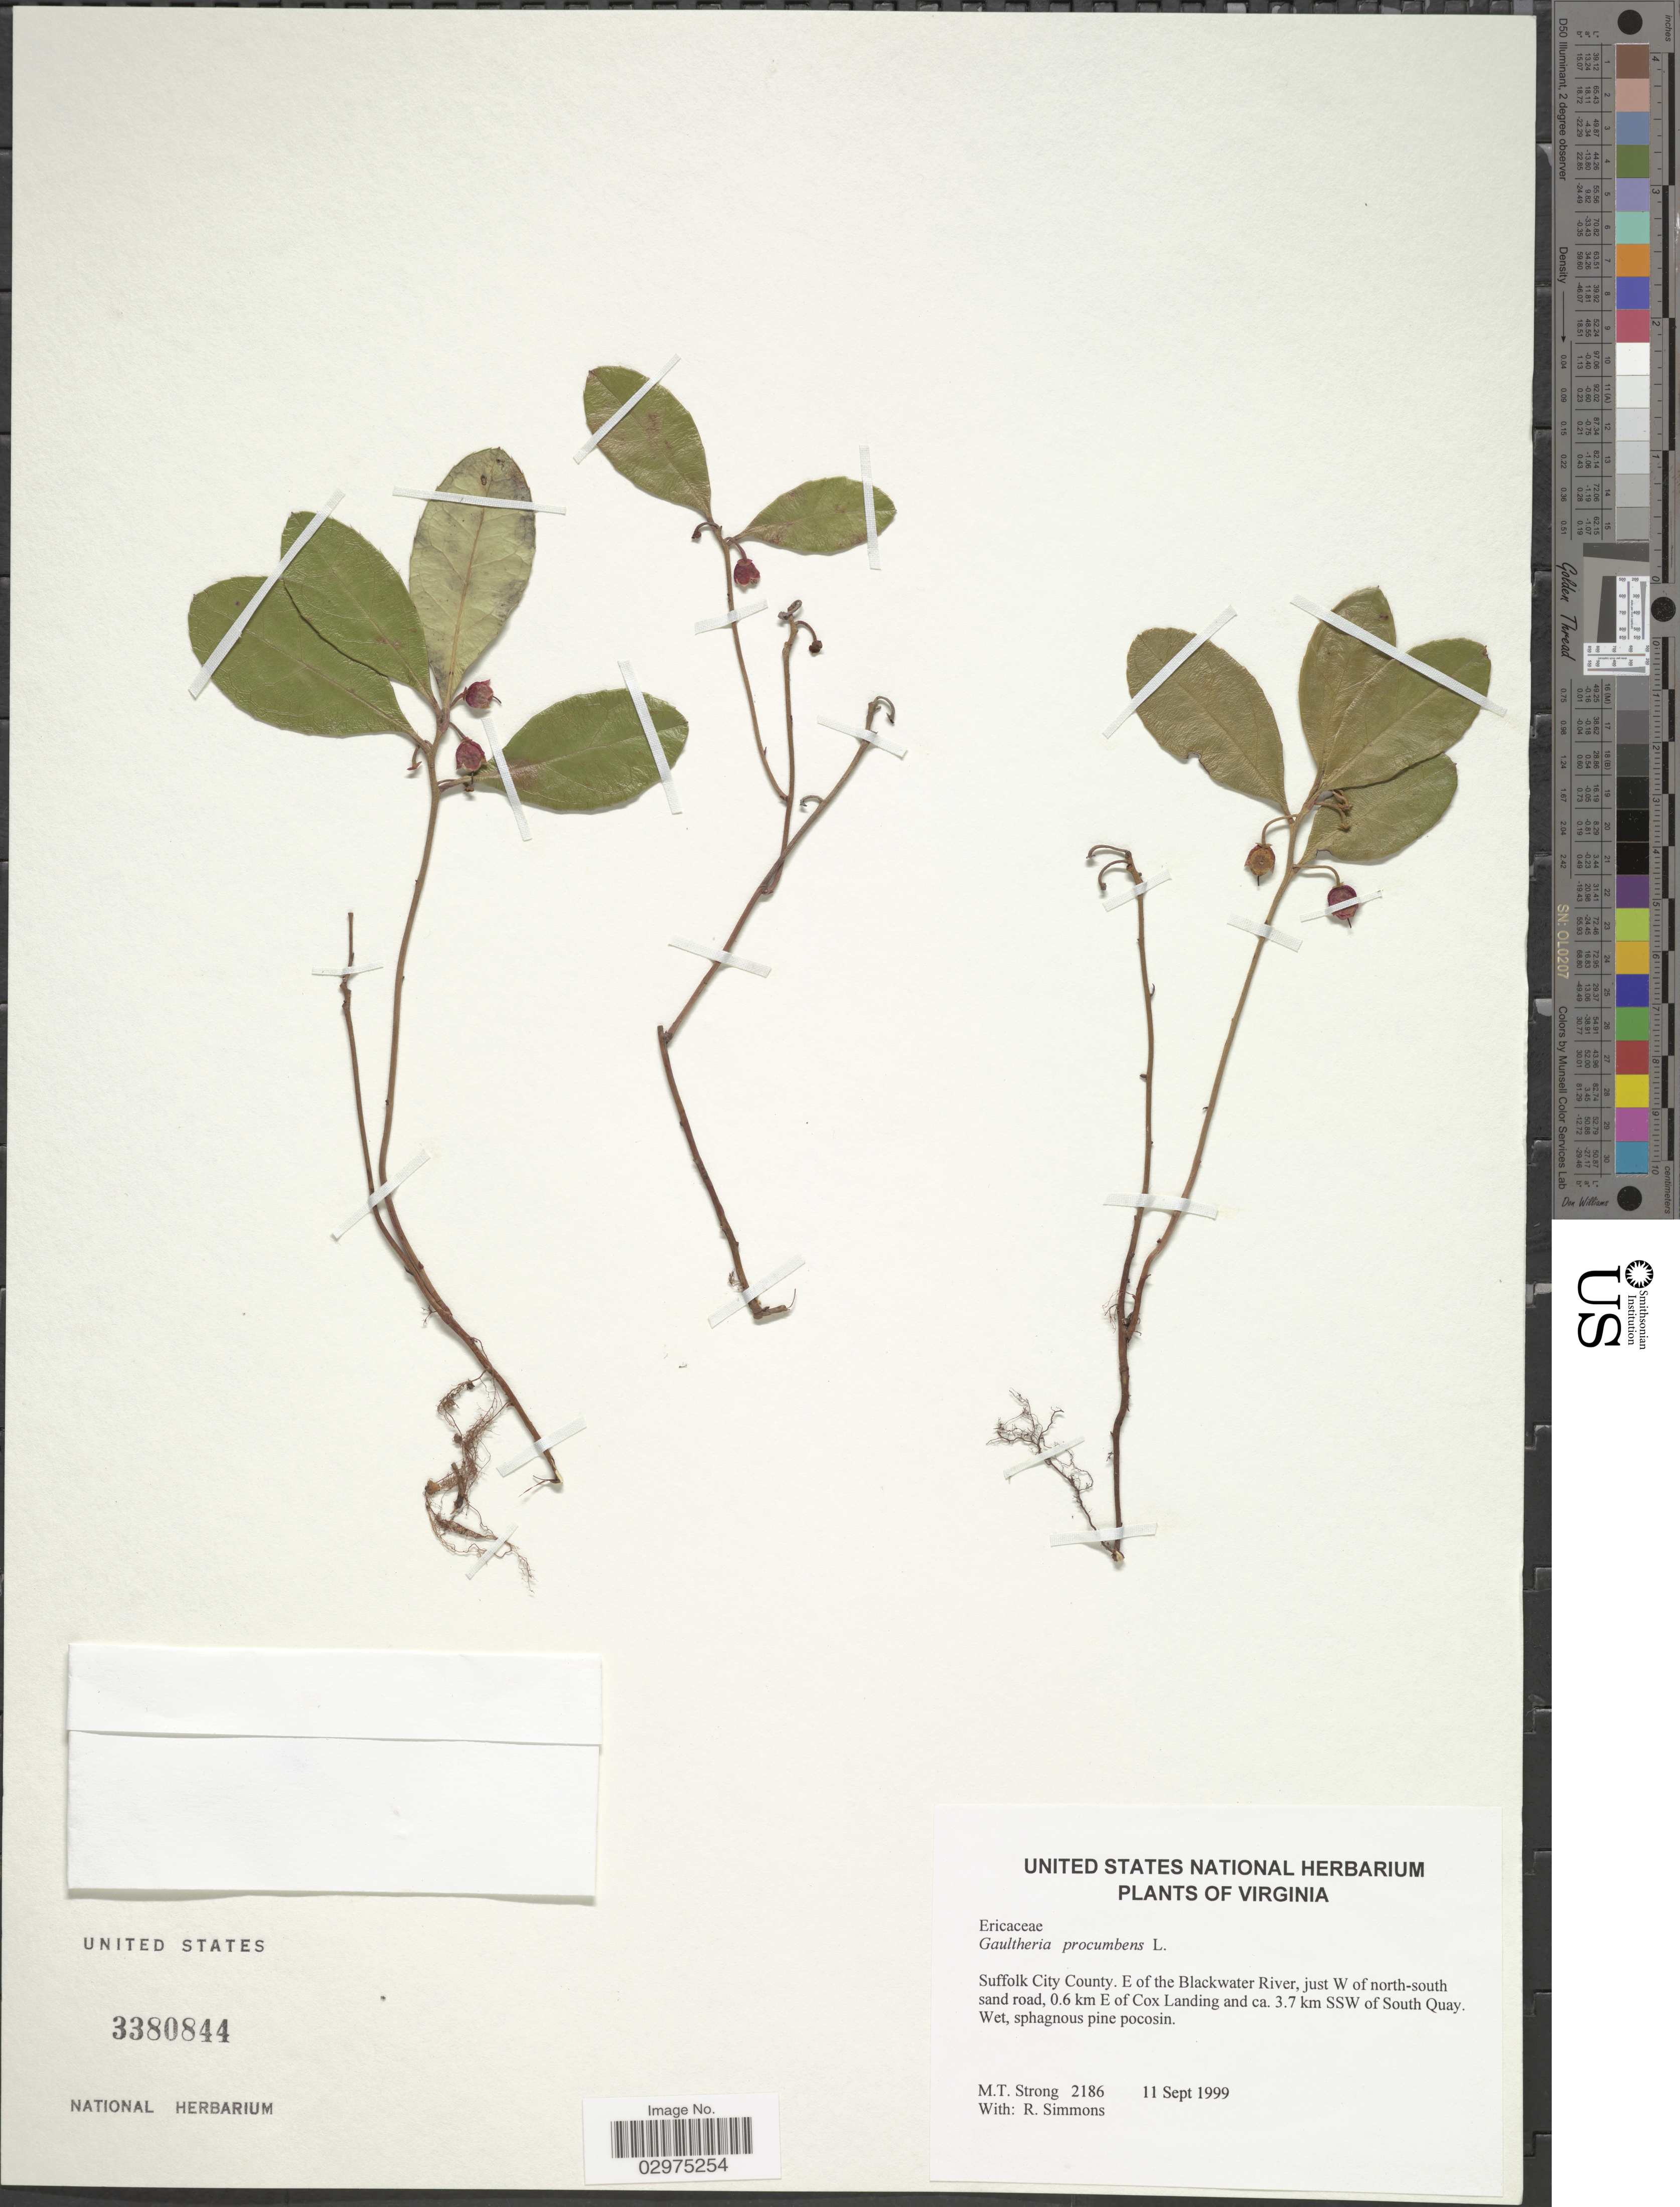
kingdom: Plantae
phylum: Tracheophyta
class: Magnoliopsida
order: Ericales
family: Ericaceae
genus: Gaultheria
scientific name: Gaultheria procumbens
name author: L.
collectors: M. T. Strong & R. Simmons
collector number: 2186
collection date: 1999-09-11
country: United States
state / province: Virginia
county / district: City of Suffolk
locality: Suffolk City County. E of the Blackwater River, just W of north-south sand road, 0.6 km E of Cox Landing and ca. 3.7 km SSW of South Quay.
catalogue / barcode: US 3380844